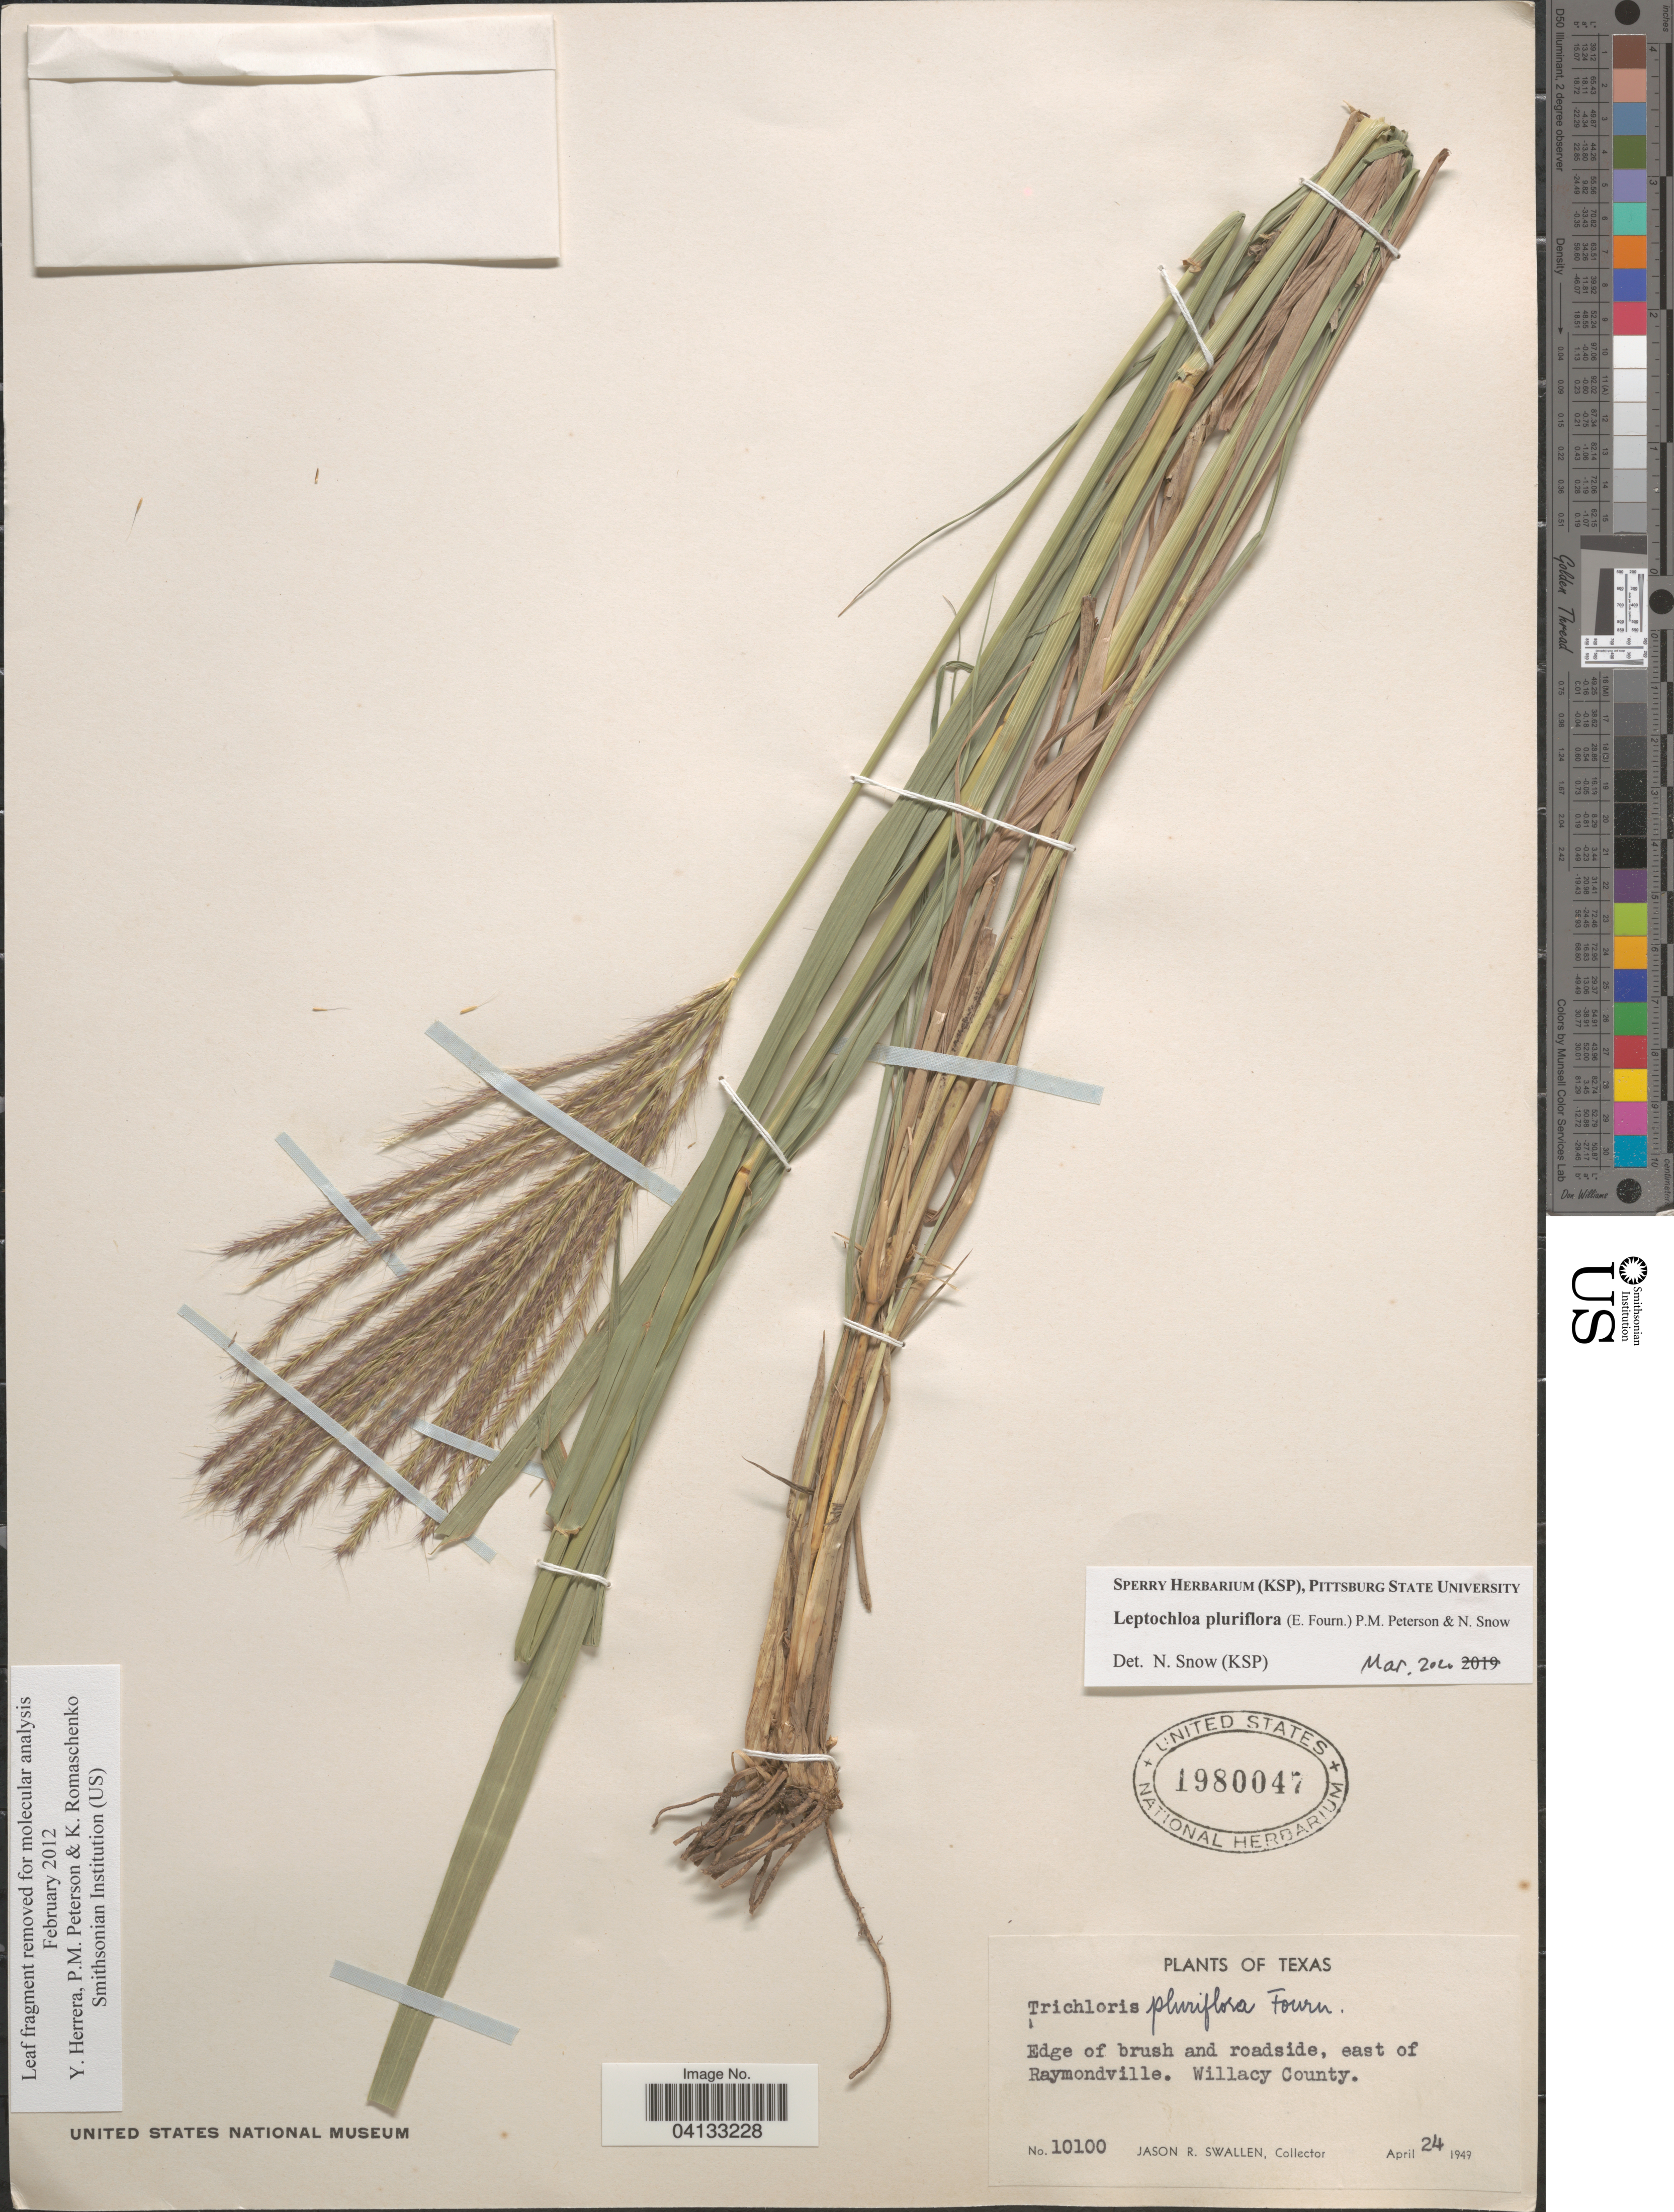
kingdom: Plantae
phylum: Tracheophyta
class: Liliopsida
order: Poales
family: Poaceae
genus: Leptochloa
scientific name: Leptochloa pluriflora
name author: (E. Fourn.) P.M. Peterson & N. Snow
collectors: J. R. Swallen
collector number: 10100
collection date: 1949-04-24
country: United States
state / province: Texas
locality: Edge of brush and roadside, east of Raymondville. Willacy County.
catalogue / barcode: US 1980047